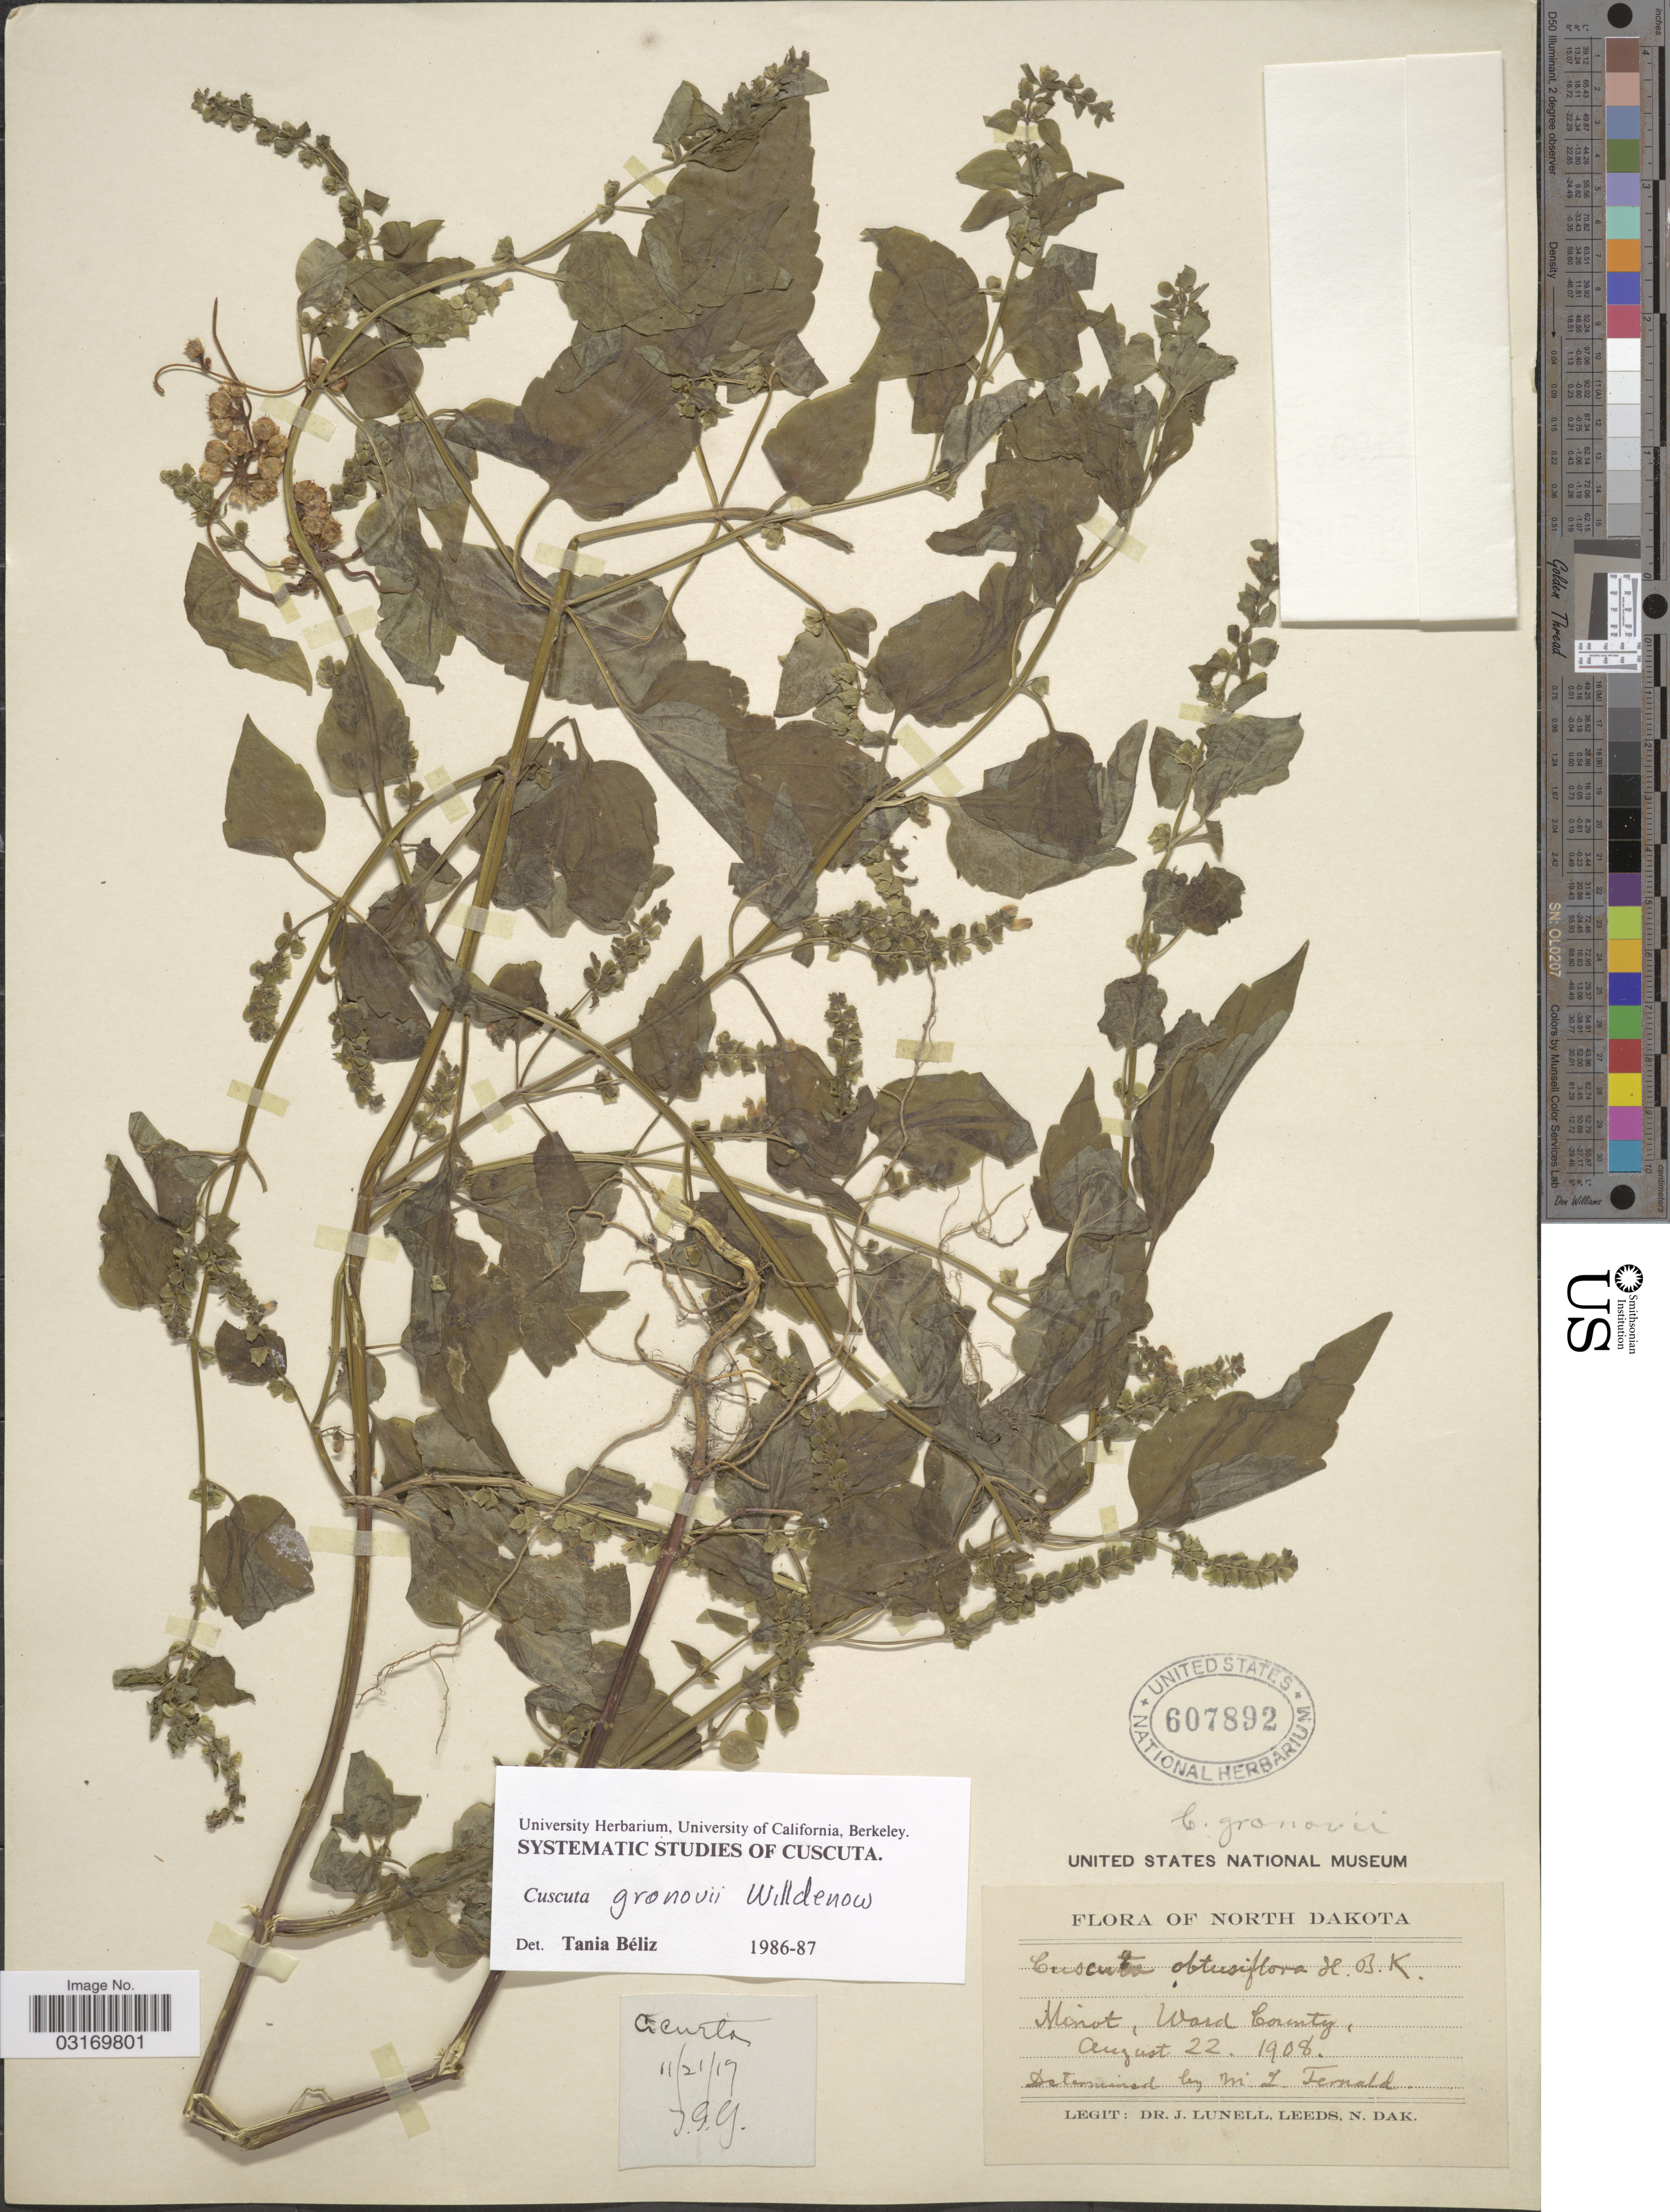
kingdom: Plantae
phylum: Tracheophyta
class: Magnoliopsida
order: Solanales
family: Convolvulaceae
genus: Cuscuta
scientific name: Cuscuta gronovii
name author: Willd. ex Schult.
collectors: J. Lunell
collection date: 1908-08-22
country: United States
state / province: North Dakota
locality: Monot, Ward County.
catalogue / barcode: US 607892